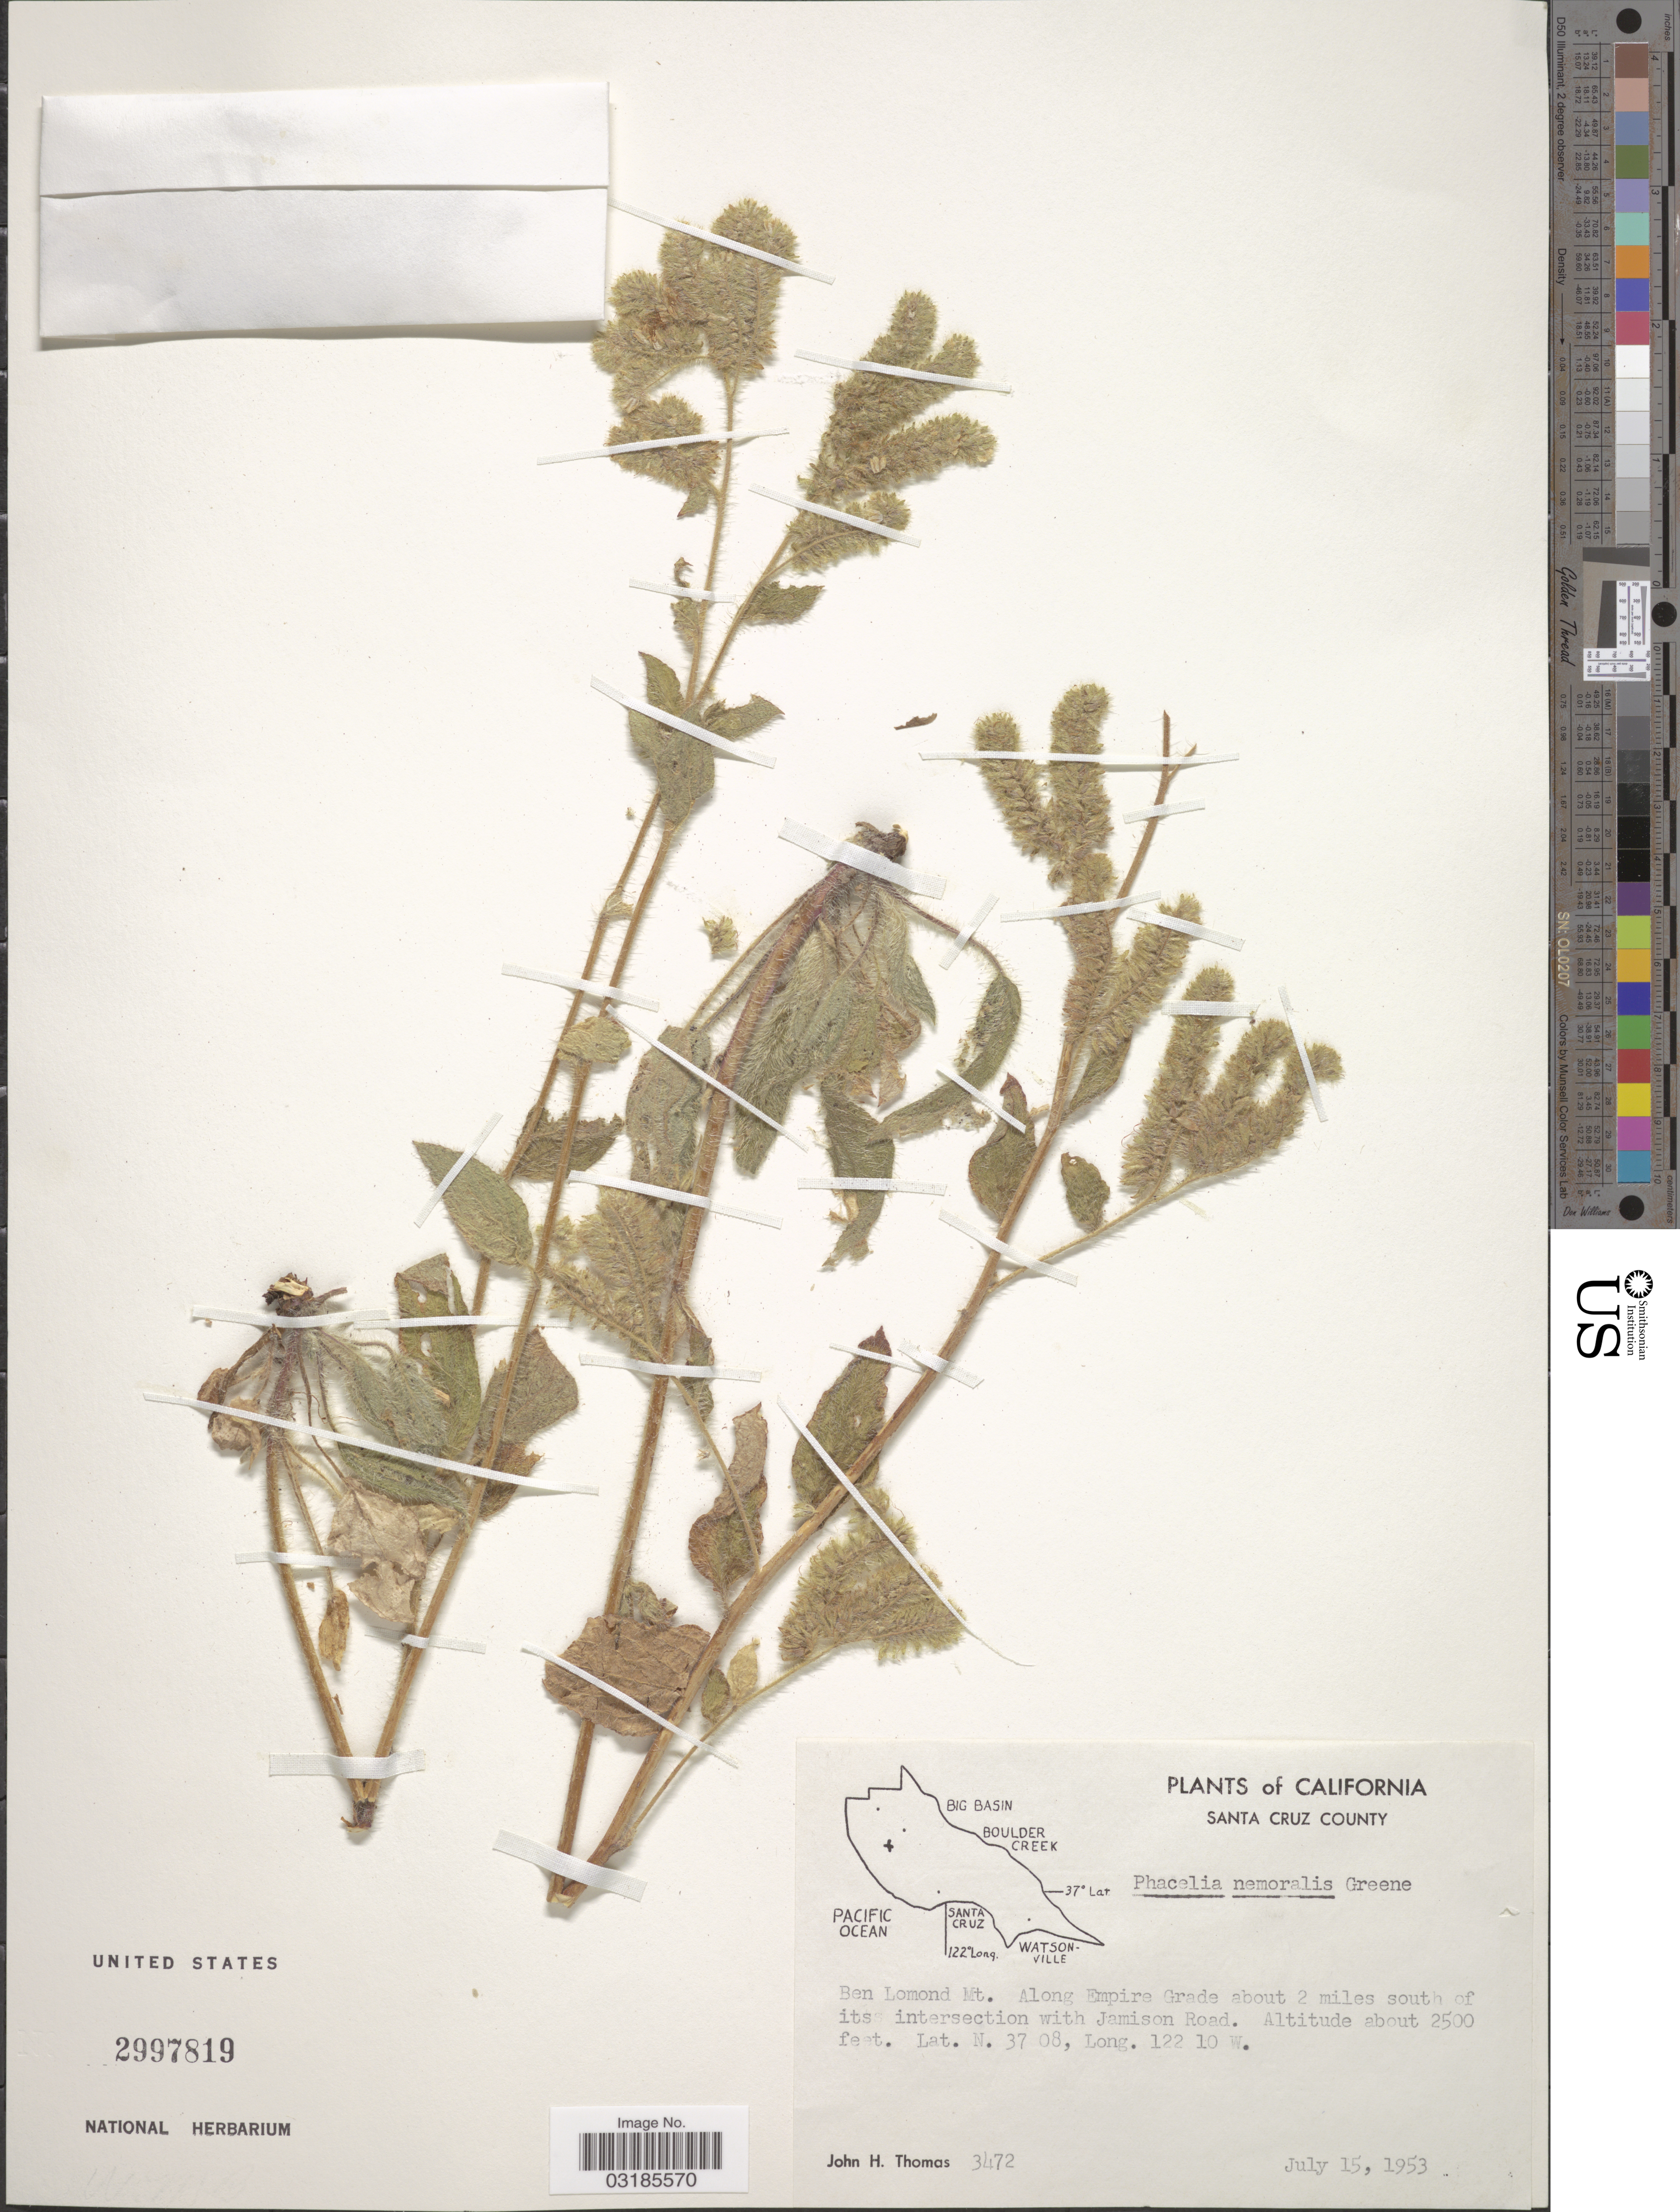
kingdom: Plantae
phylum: Tracheophyta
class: Magnoliopsida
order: Boraginales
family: Hydrophyllaceae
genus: Phacelia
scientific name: Phacelia nemoralis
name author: S.W. Greene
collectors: J. H. Thomas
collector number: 3472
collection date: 1953-07-15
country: United States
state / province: California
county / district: Santa Cruz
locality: Santa Cruz County, Ben Lomond Mt. Along Empire Grade about 2 miles south of its intersection with Jamison Road.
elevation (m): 762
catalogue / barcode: US 2997819